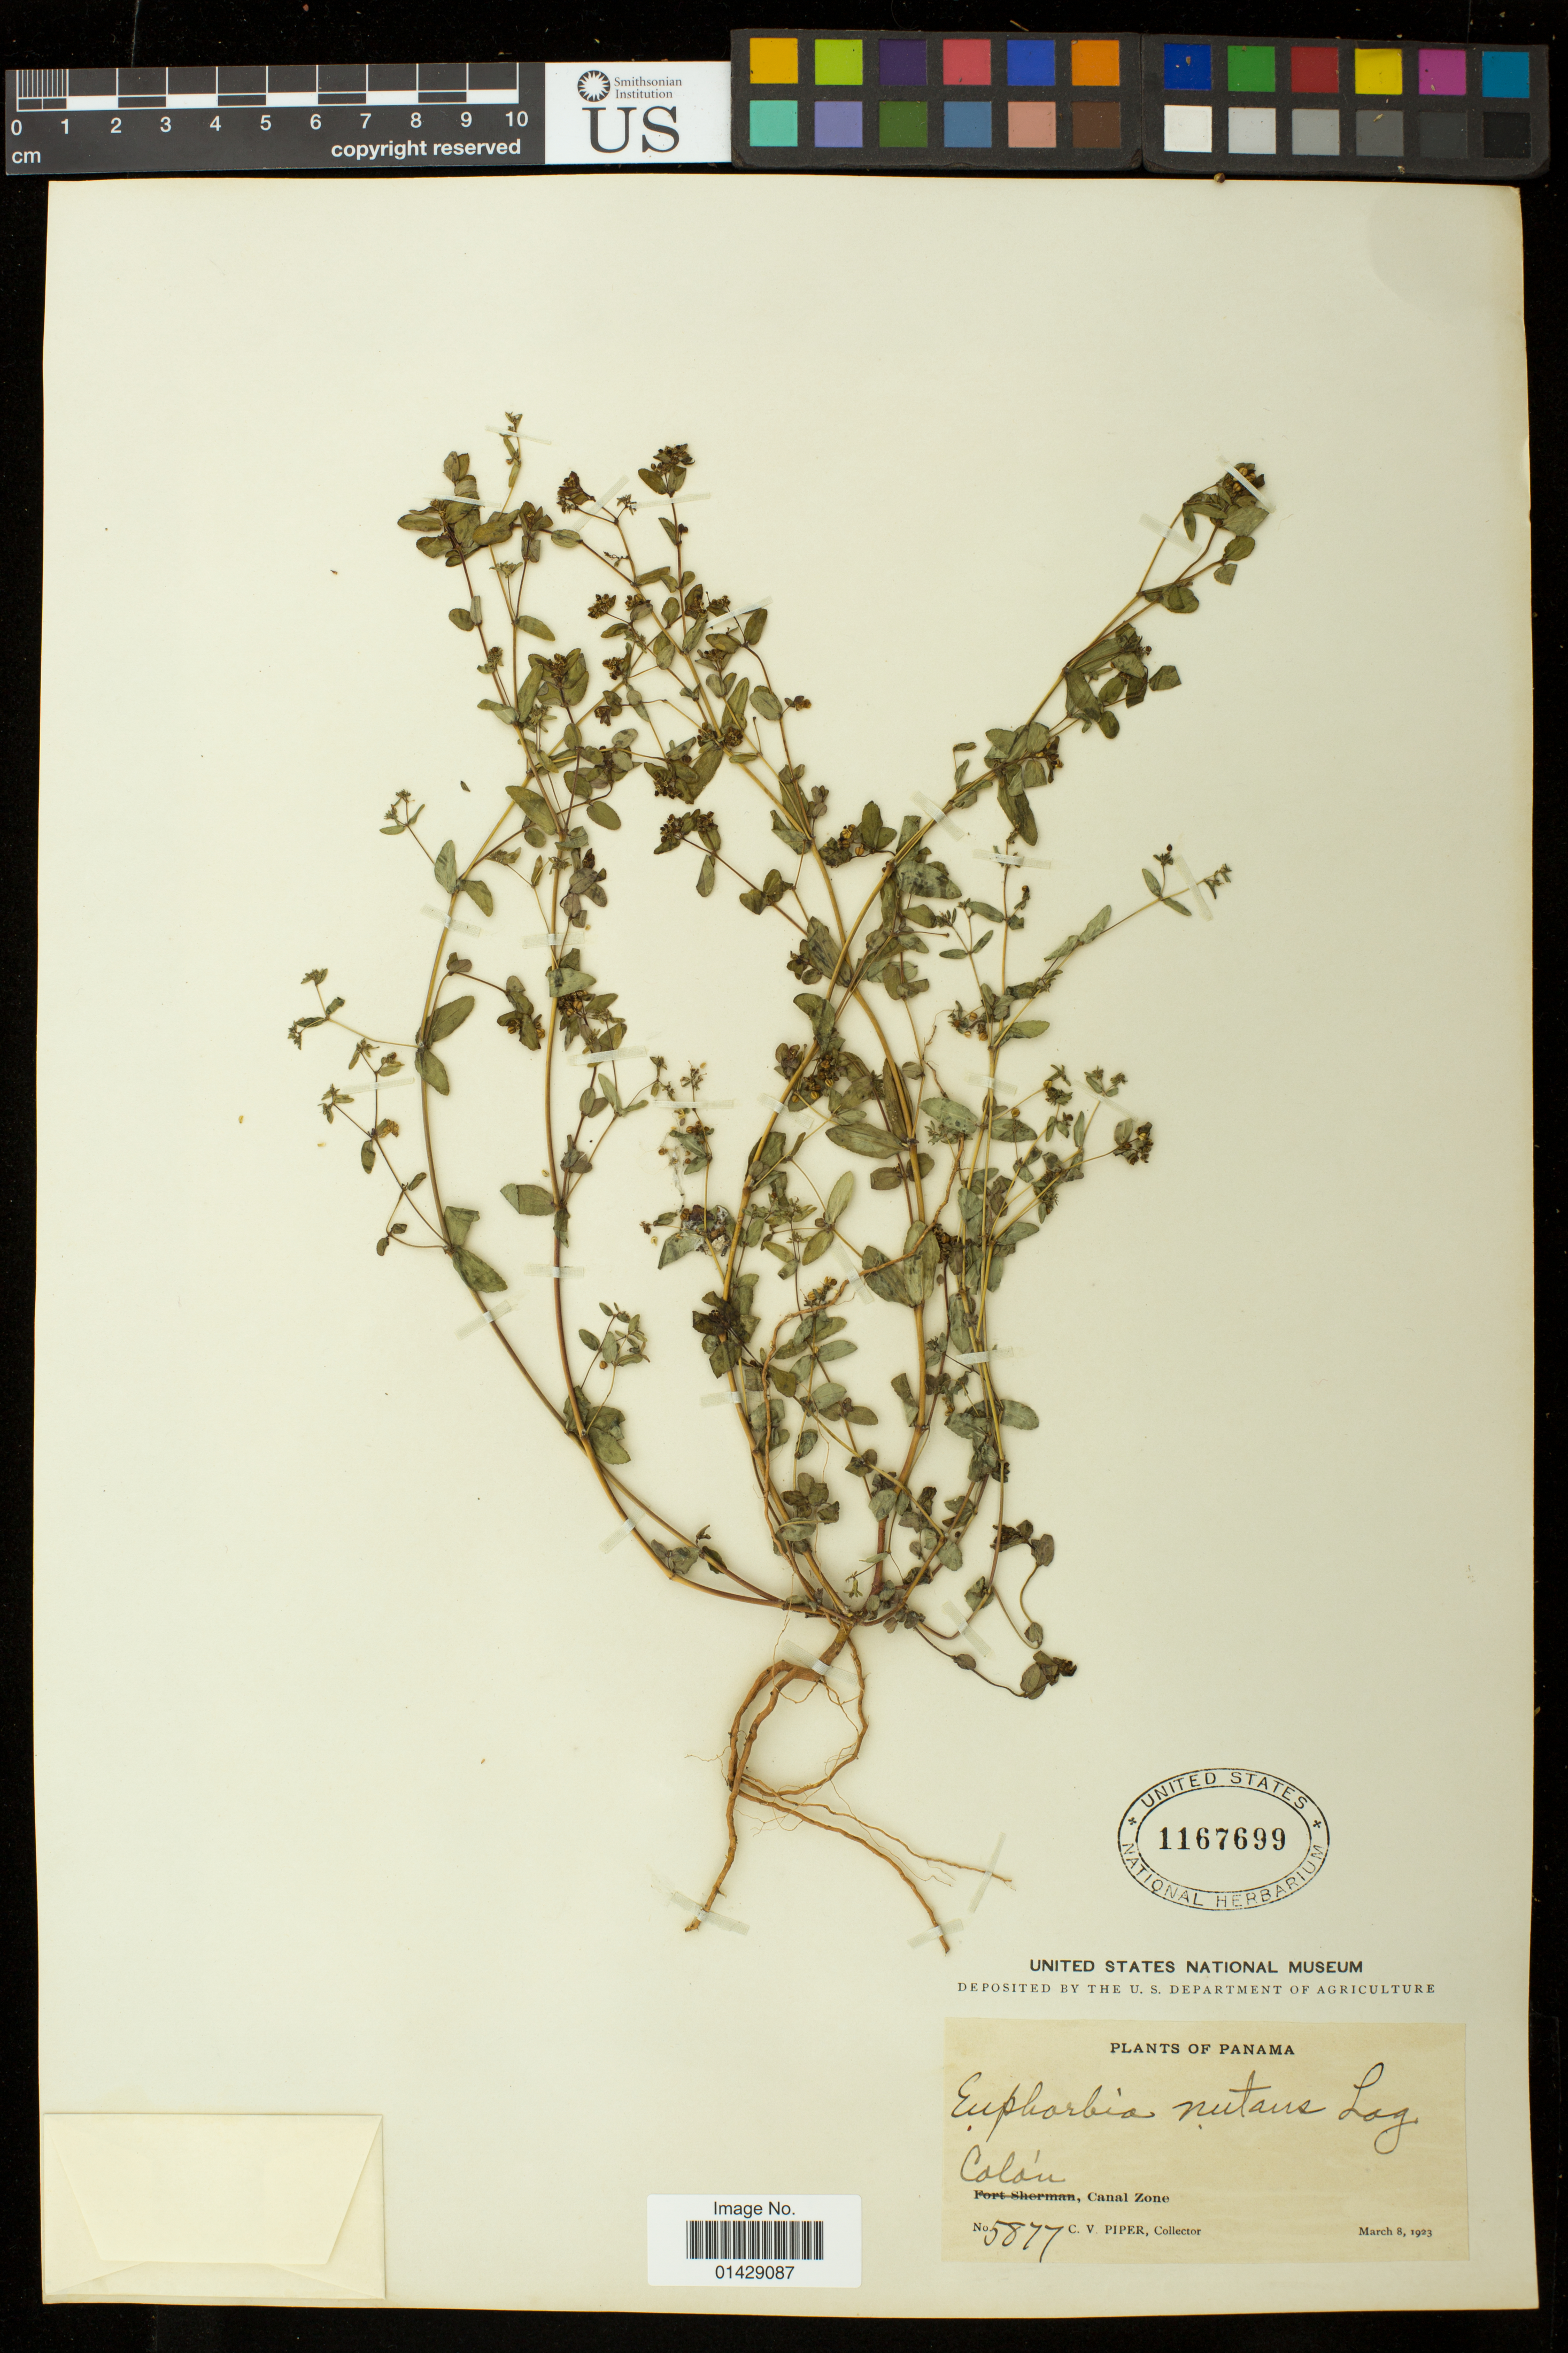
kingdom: Plantae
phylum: Tracheophyta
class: Magnoliopsida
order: Malpighiales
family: Euphorbiaceae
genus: Euphorbia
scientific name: Euphorbia hyssopifolia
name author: L.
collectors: C. V. Piper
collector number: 5877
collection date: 1923-03-08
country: Panama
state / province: Colón / Panamá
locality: Canal Zone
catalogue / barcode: US 1167699